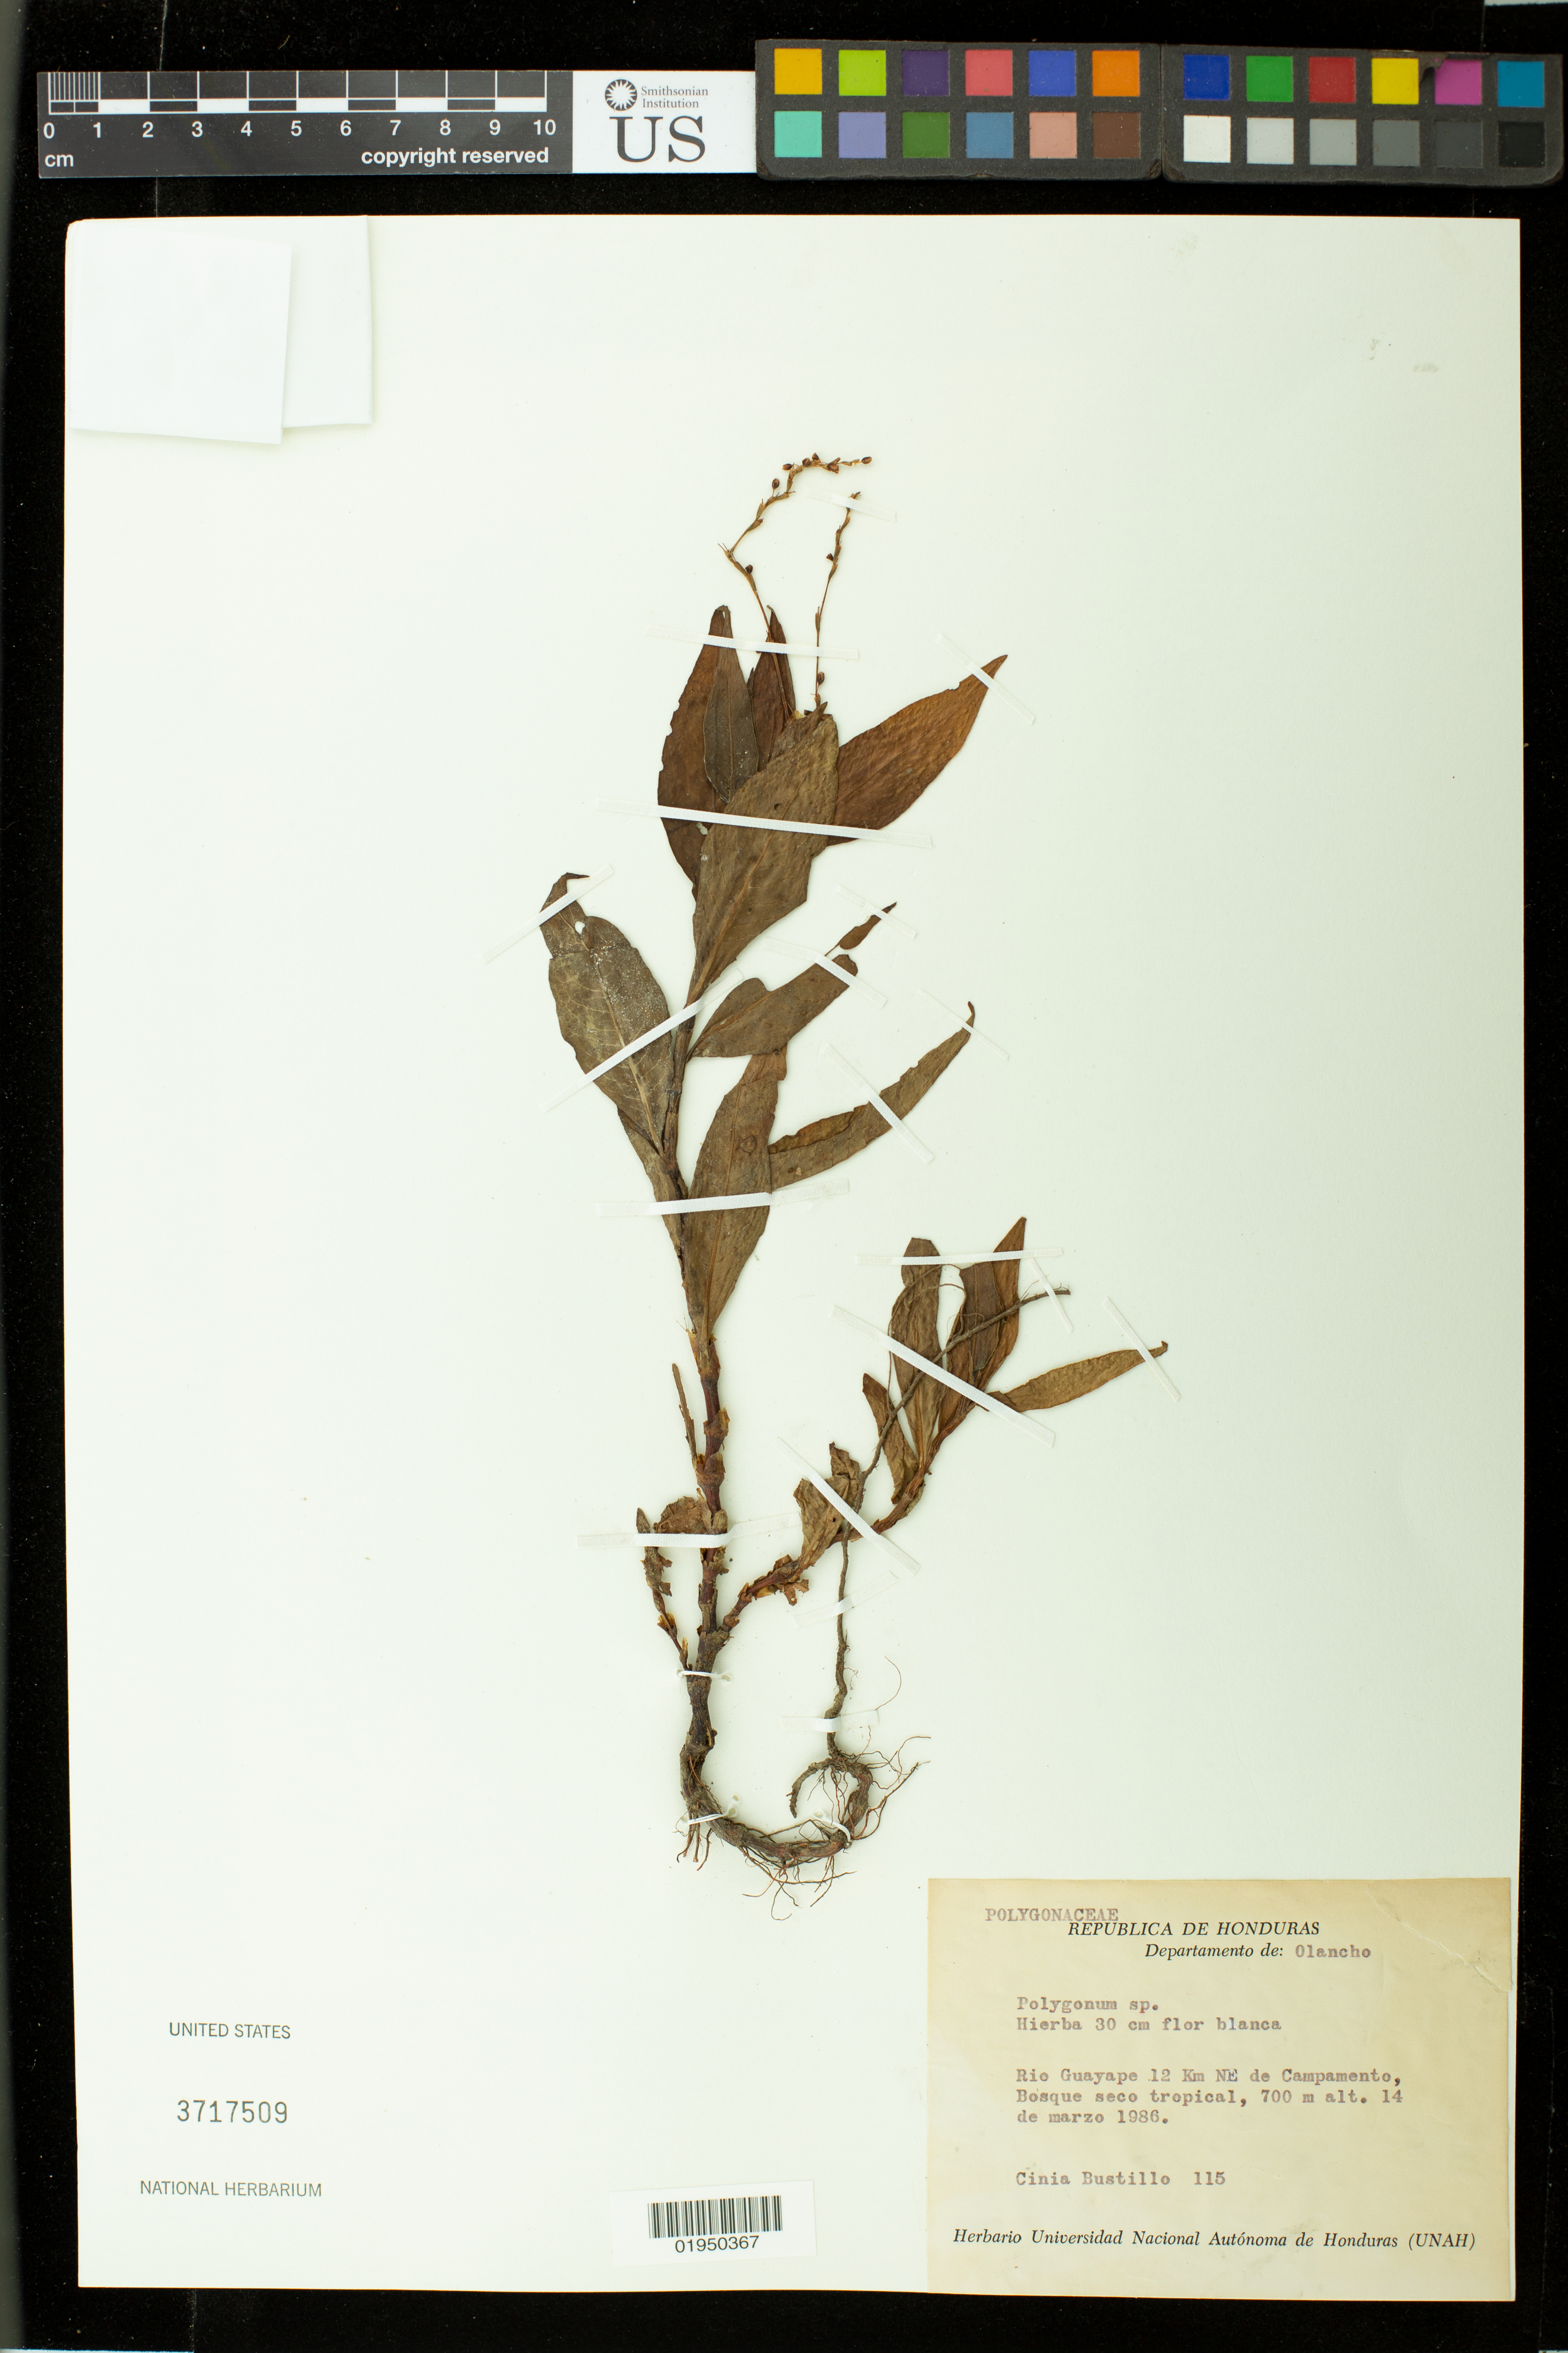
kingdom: Plantae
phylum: Tracheophyta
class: Magnoliopsida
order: Caryophyllales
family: Polygonaceae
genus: Polygonum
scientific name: Polygonum sp.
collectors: C. Bustillo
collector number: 115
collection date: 1986-03-14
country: Honduras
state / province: Olancho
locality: Rio Guayape 12 Km NE de Campamento, Bosque seco tropical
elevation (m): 700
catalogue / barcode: US 3717509